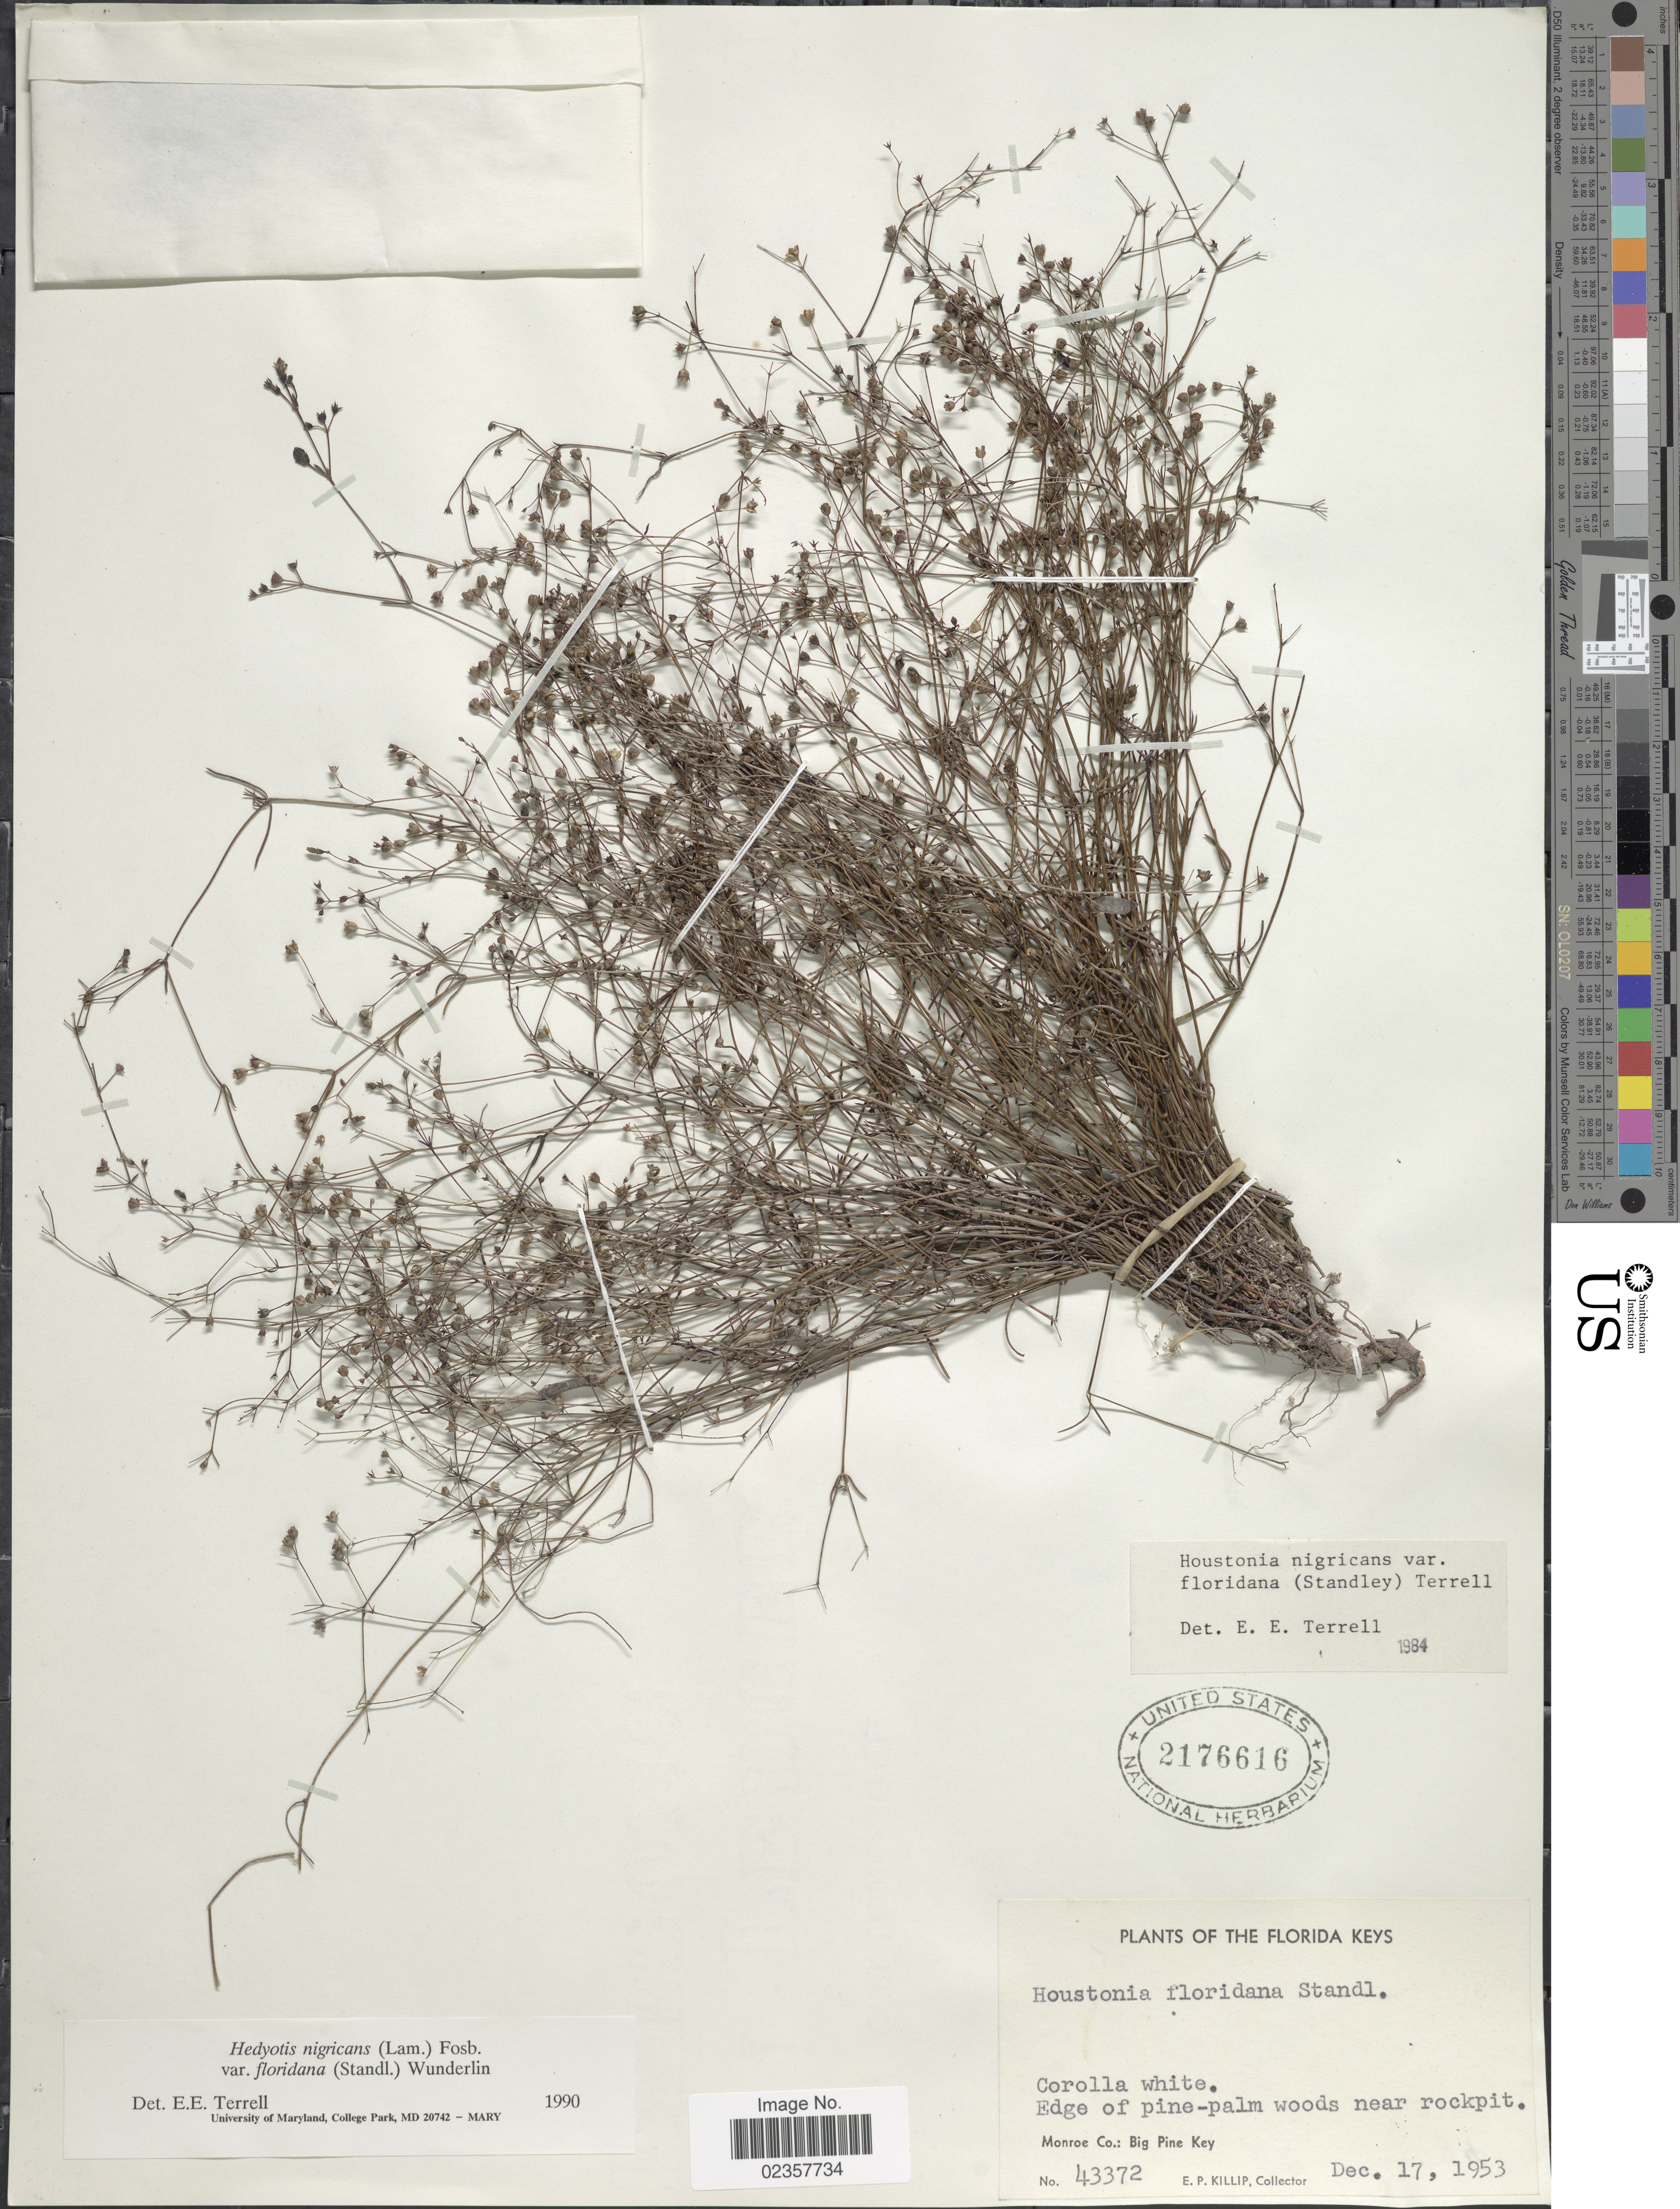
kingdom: Plantae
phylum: Tracheophyta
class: Magnoliopsida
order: Gentianales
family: Rubiaceae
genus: Houstonia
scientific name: Houstonia nigricans var. floridana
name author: (Standl.) Terrell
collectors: E. P. Killip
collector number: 43372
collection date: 1953-12-17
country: United States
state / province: Florida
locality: Florida, Edge of pine-palm woods near rockpit, Monroe Co.: Big Pine Key. Florida Keys.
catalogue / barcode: US 2176616